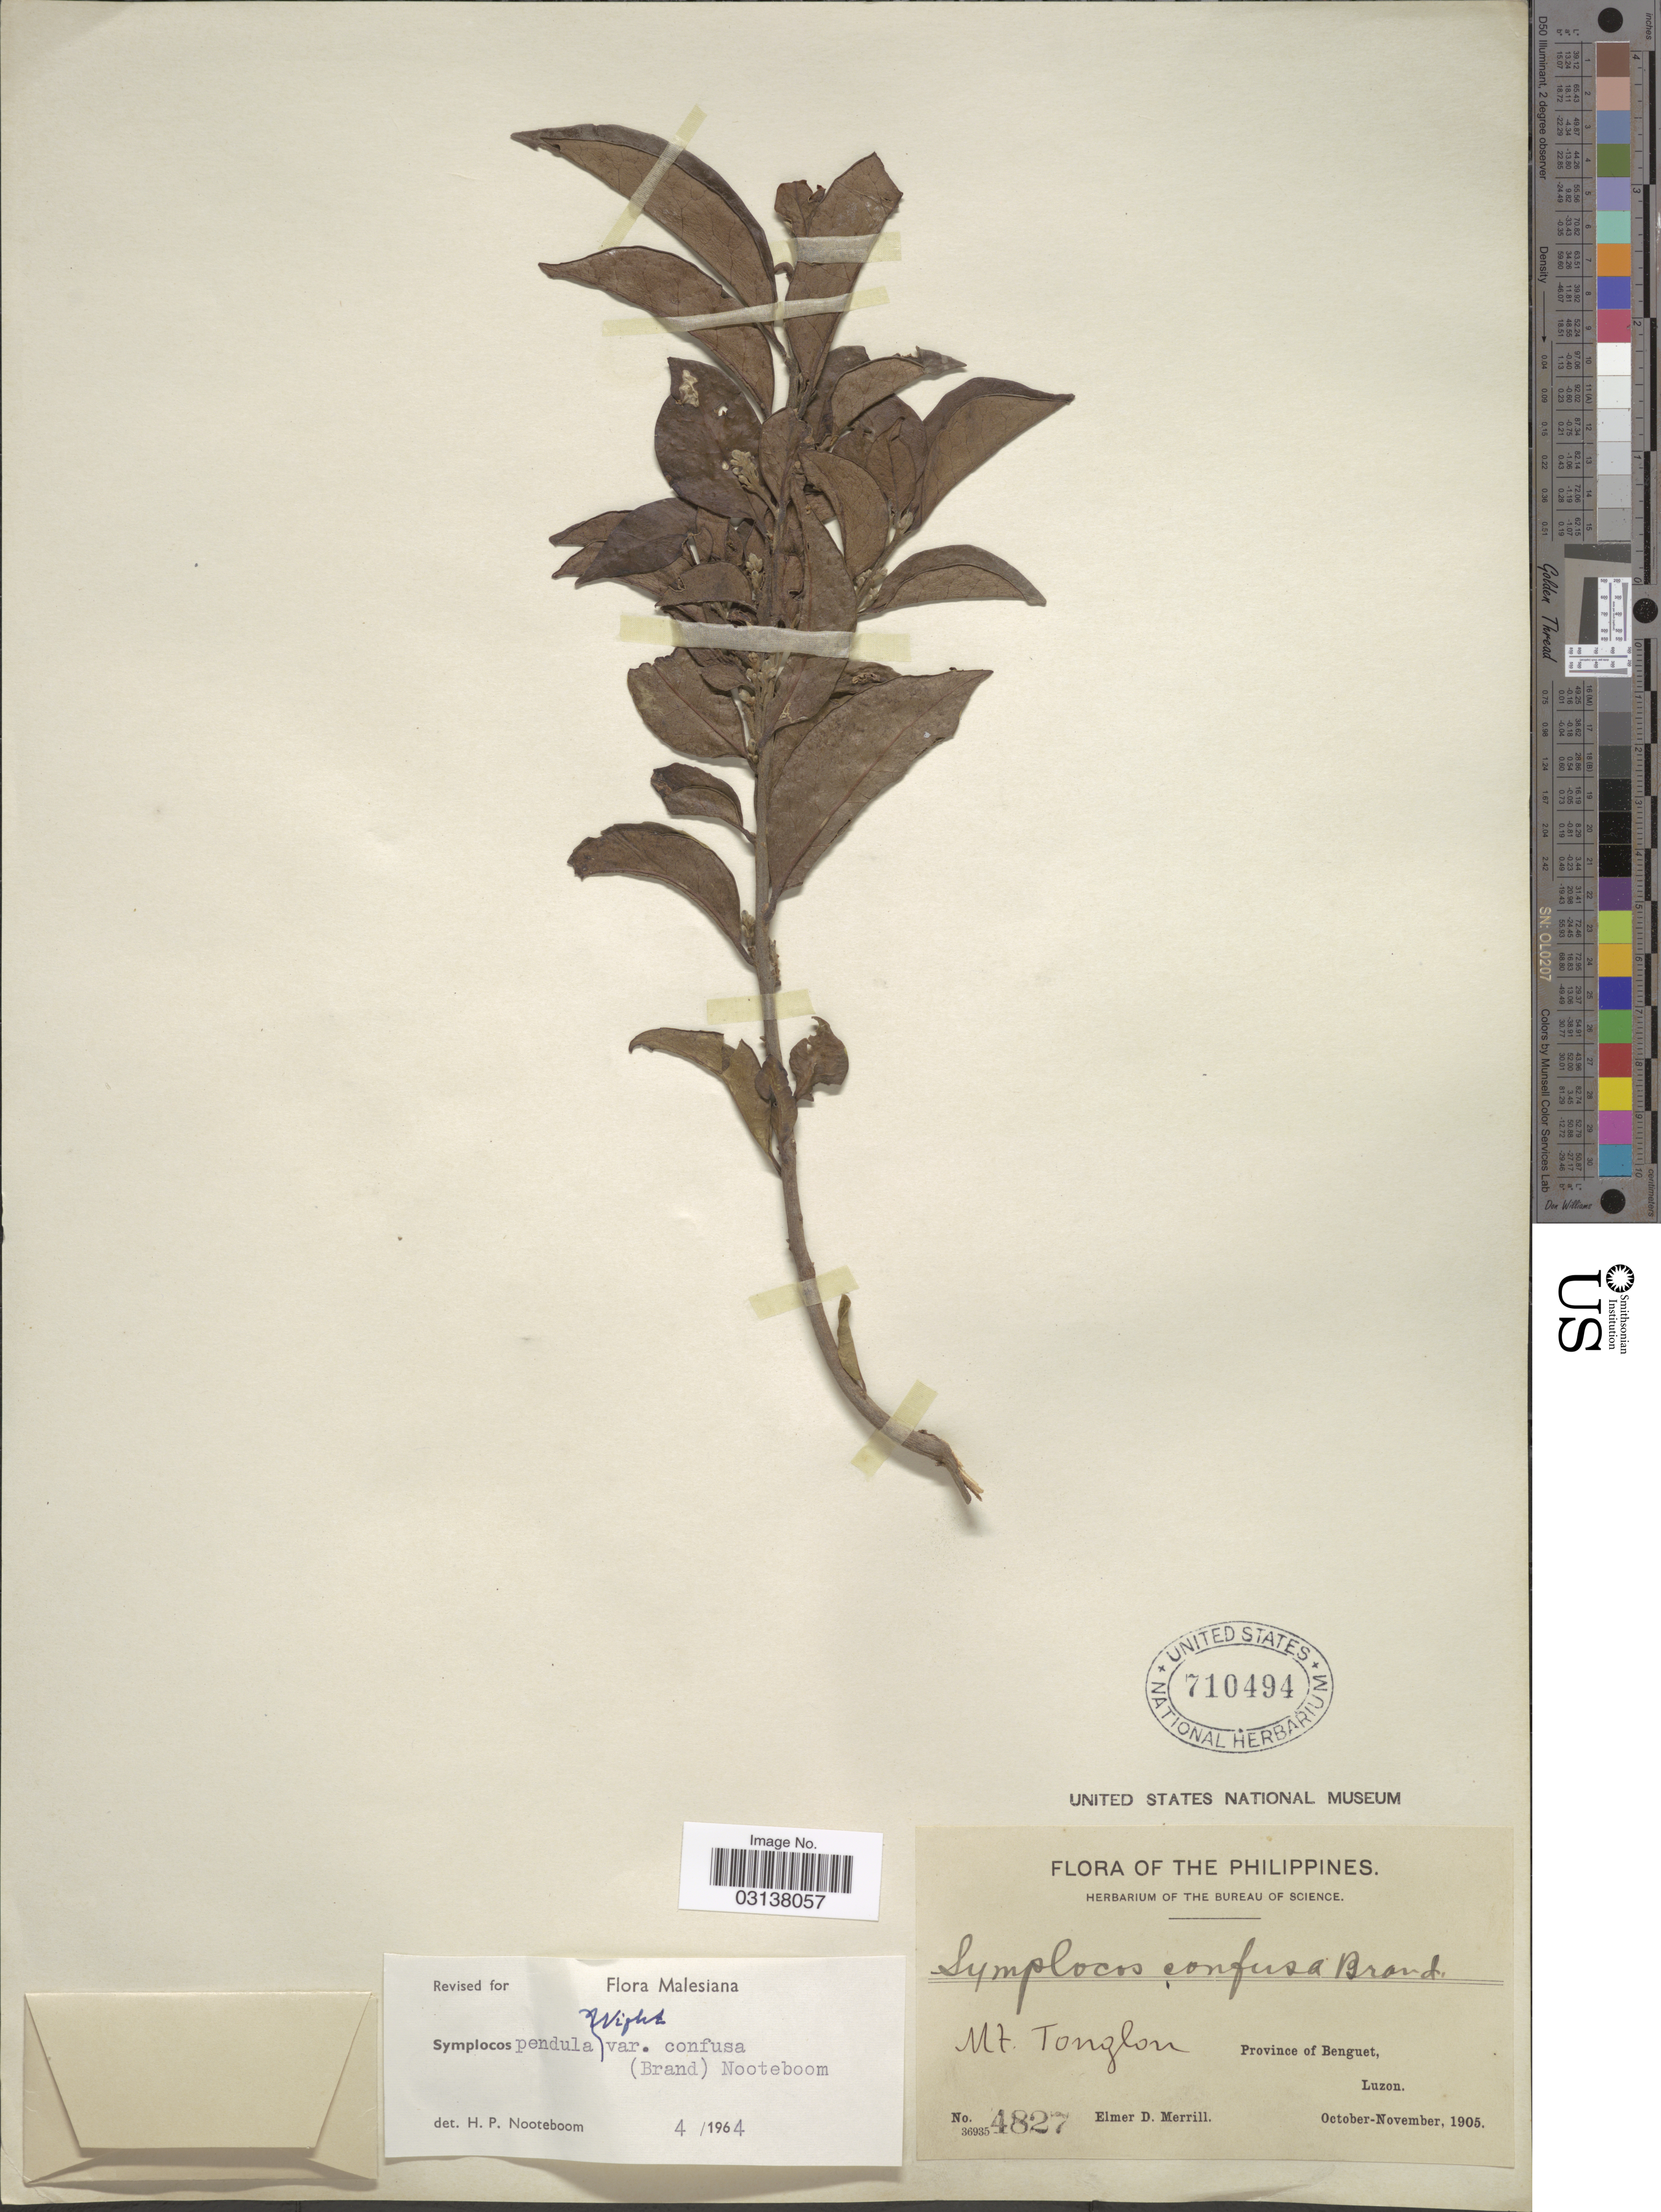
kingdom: Plantae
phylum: Tracheophyta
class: Magnoliopsida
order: Ericales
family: Symplocaceae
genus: Cordyloblaste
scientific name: Cordyloblaste pendula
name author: (Wight) Alston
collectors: E. D. Merrill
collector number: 4827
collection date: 1905-10/1905-11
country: Philippines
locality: The Philippines. Mt. Tonglon. Province of Benguet, Luzon.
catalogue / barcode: US 710494